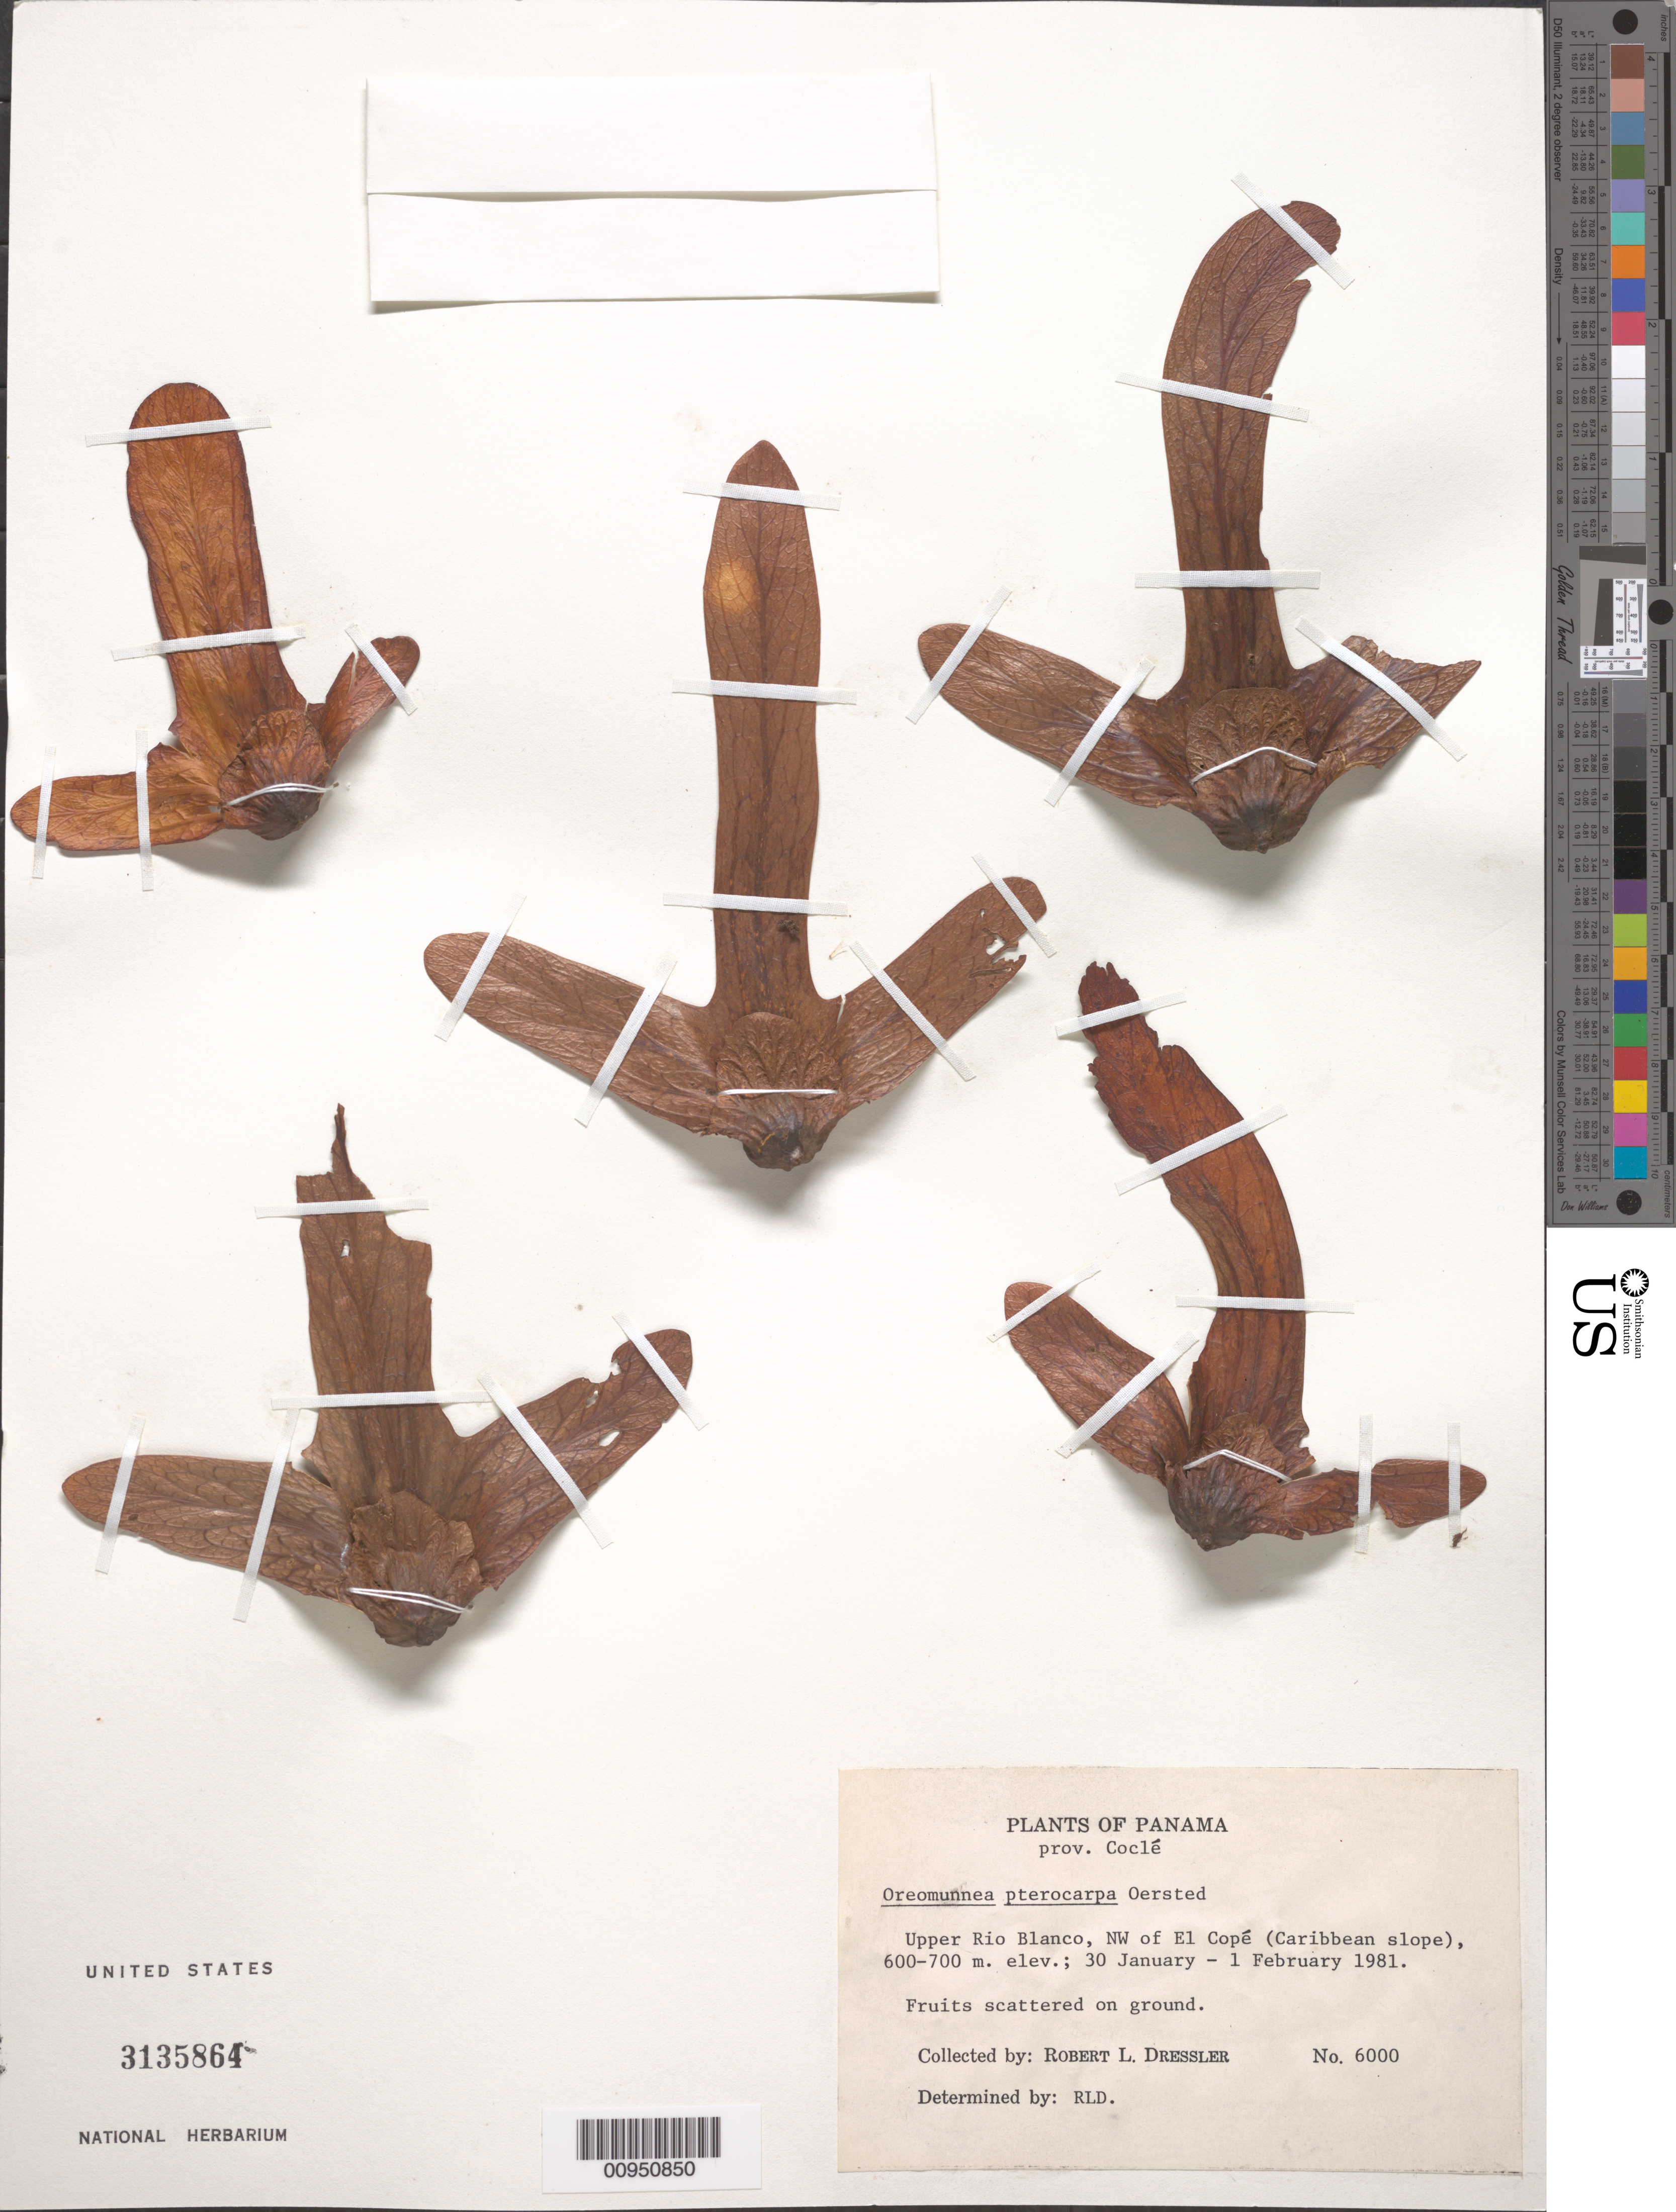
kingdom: Plantae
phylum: Tracheophyta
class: Magnoliopsida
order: Fagales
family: Juglandaceae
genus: Oreomunnea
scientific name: Oreomunnea pterocarpa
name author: Oerst.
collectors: R. Dressler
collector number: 6000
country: Panama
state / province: Coclé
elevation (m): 600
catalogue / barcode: US 3135864